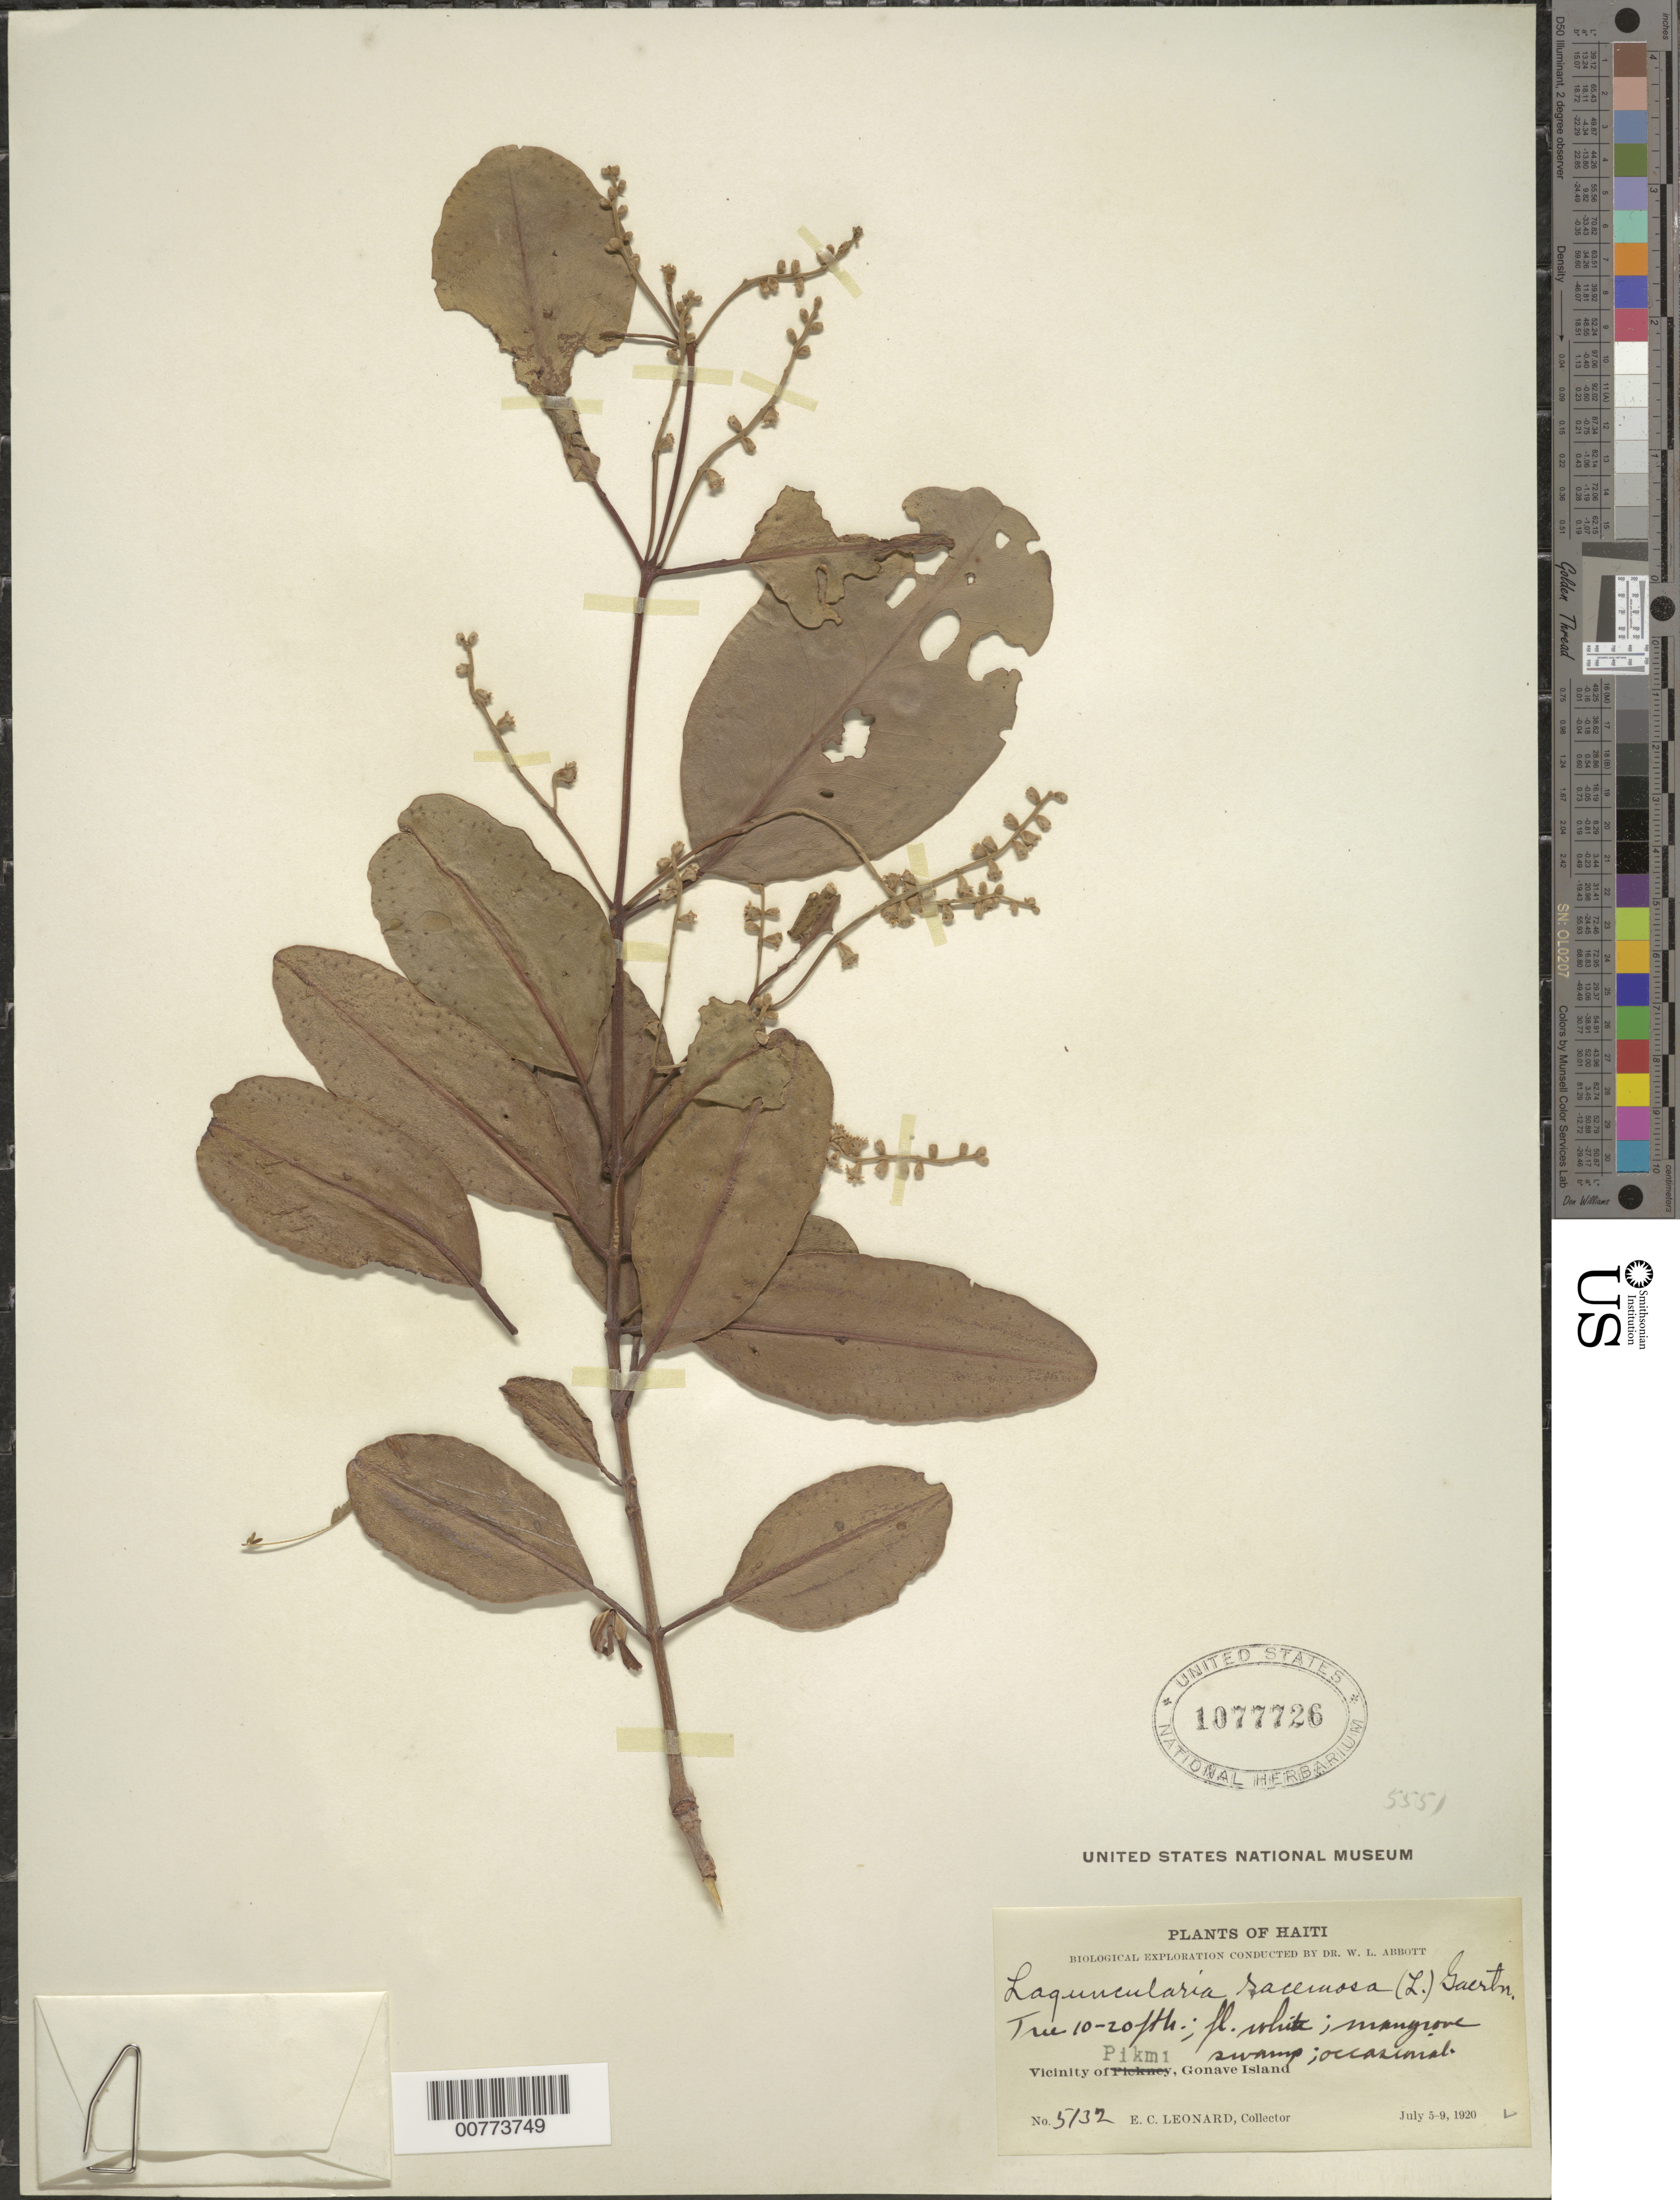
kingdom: Plantae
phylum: Tracheophyta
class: Magnoliopsida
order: Myrtales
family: Combretaceae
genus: Laguncularia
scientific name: Laguncularia racemosa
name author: (L.) C.F. Gaertn.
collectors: E. C. Leonard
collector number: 5132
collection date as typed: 05 Jul 1920 to 09 Jul 1920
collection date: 1920-07-05/1920-07-09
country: Haiti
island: Hispaniola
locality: Gonave Island, vicinity of Pikmi.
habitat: Mangrove swamp.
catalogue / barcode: US 1077726